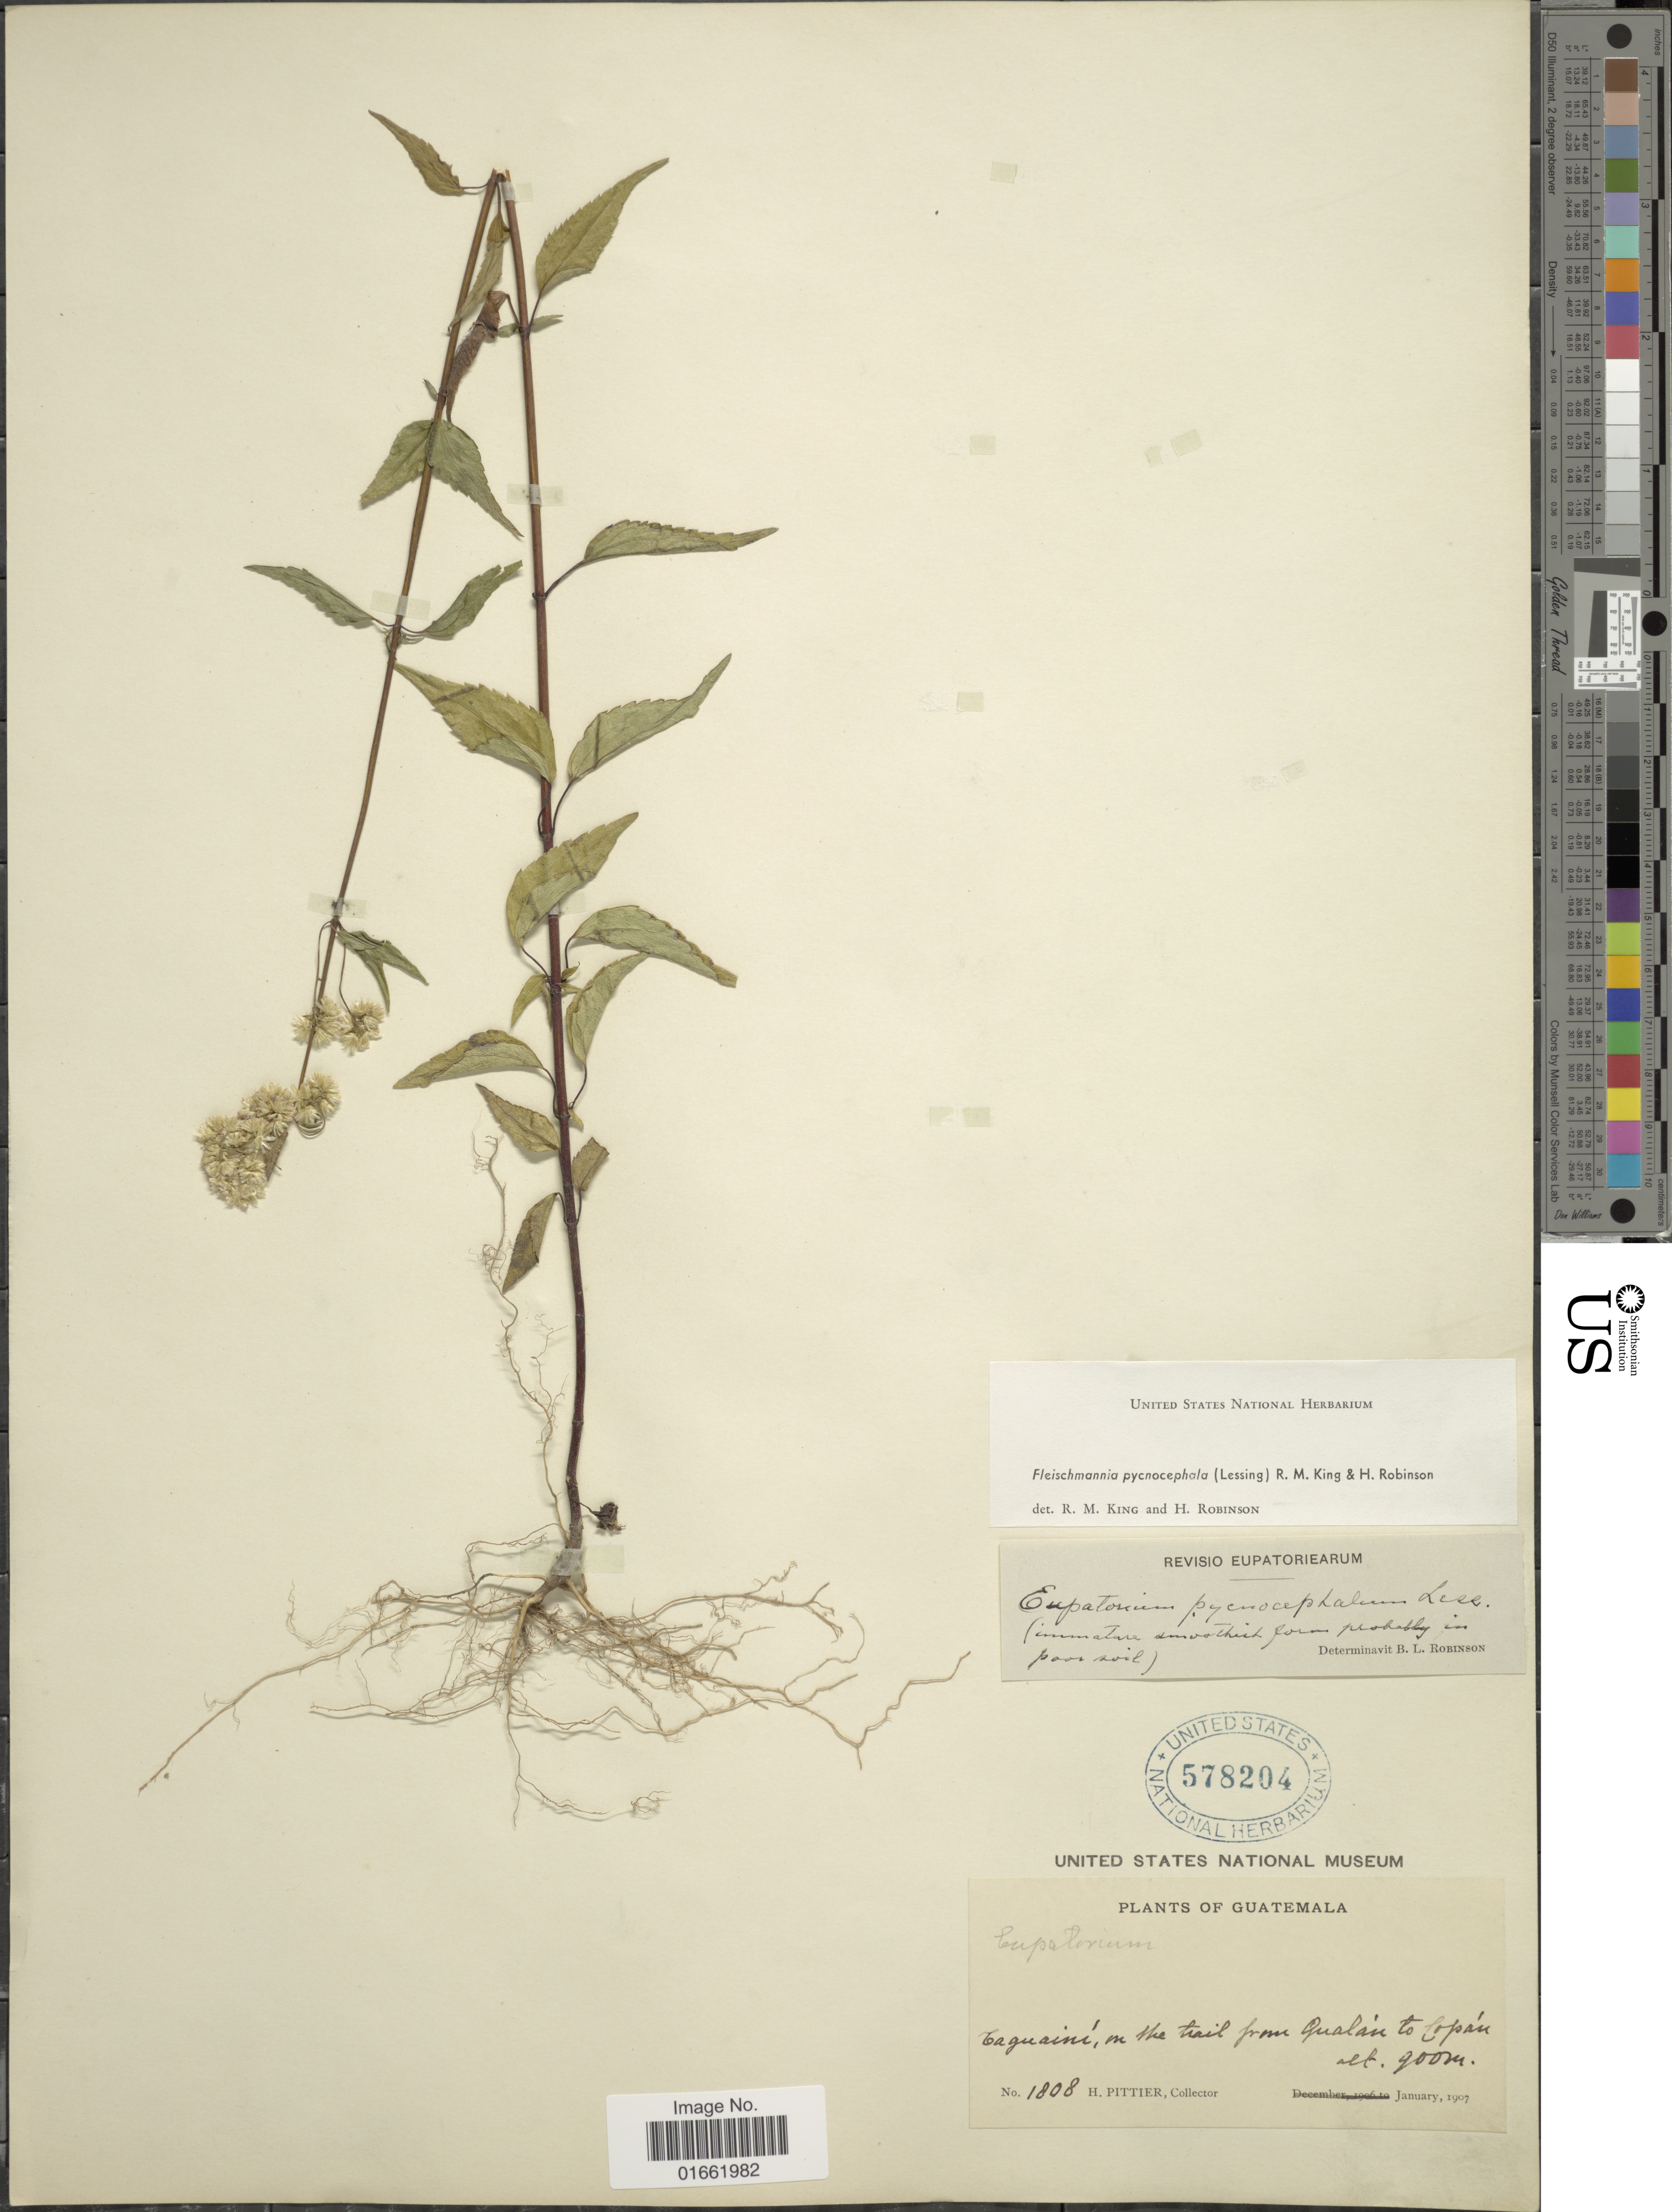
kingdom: Plantae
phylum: Tracheophyta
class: Magnoliopsida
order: Asterales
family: Asteraceae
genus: Fleischmannia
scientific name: Fleischmannia pycnocephala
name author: (Less.) R.M. King & H. Rob.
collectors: H. F. Pittier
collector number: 1808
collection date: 1907-01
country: Guatemala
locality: Taguainí, on the trail from Qualán to Copán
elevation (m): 900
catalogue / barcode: US 578204